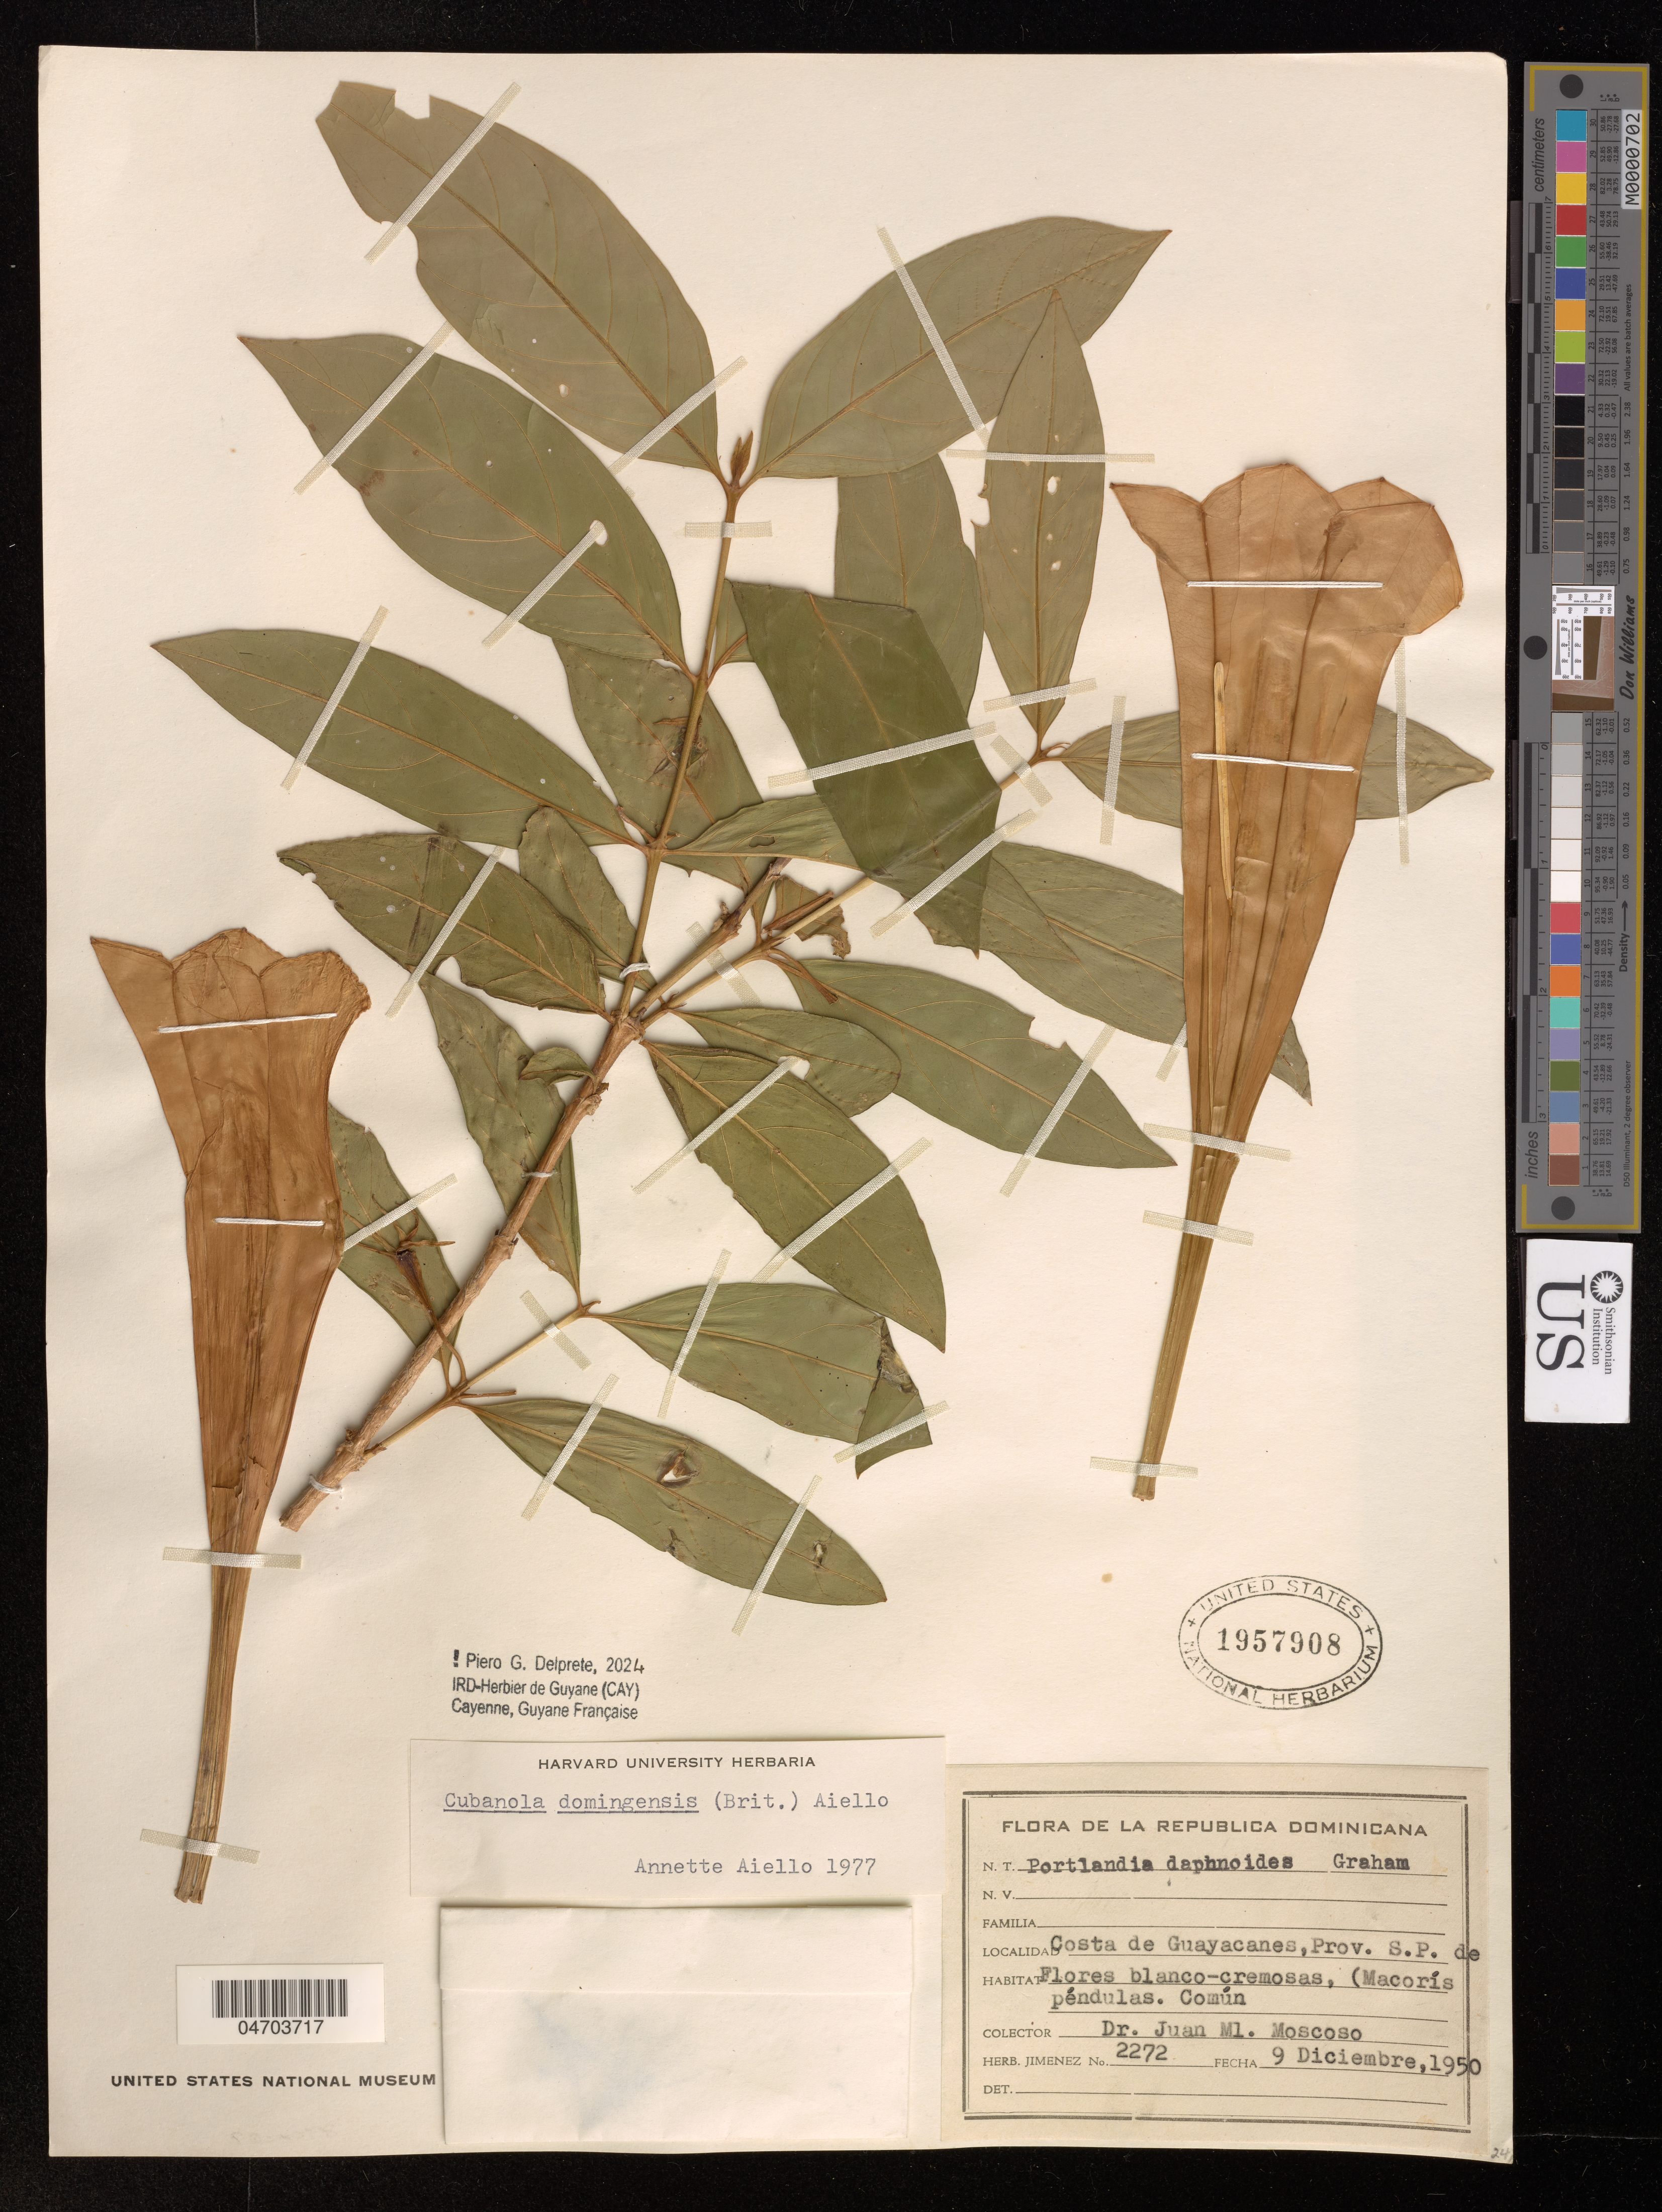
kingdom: Plantae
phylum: Tracheophyta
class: Magnoliopsida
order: Gentianales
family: Rubiaceae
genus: Cubanola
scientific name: Cubanola domingensis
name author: (Britton) Aiello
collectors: J. Moscoso Ml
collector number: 2272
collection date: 1950-12-09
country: Dominican Republic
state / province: Guayas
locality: Costa de Guayacanes, Prov. S. P.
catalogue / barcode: US 1957908